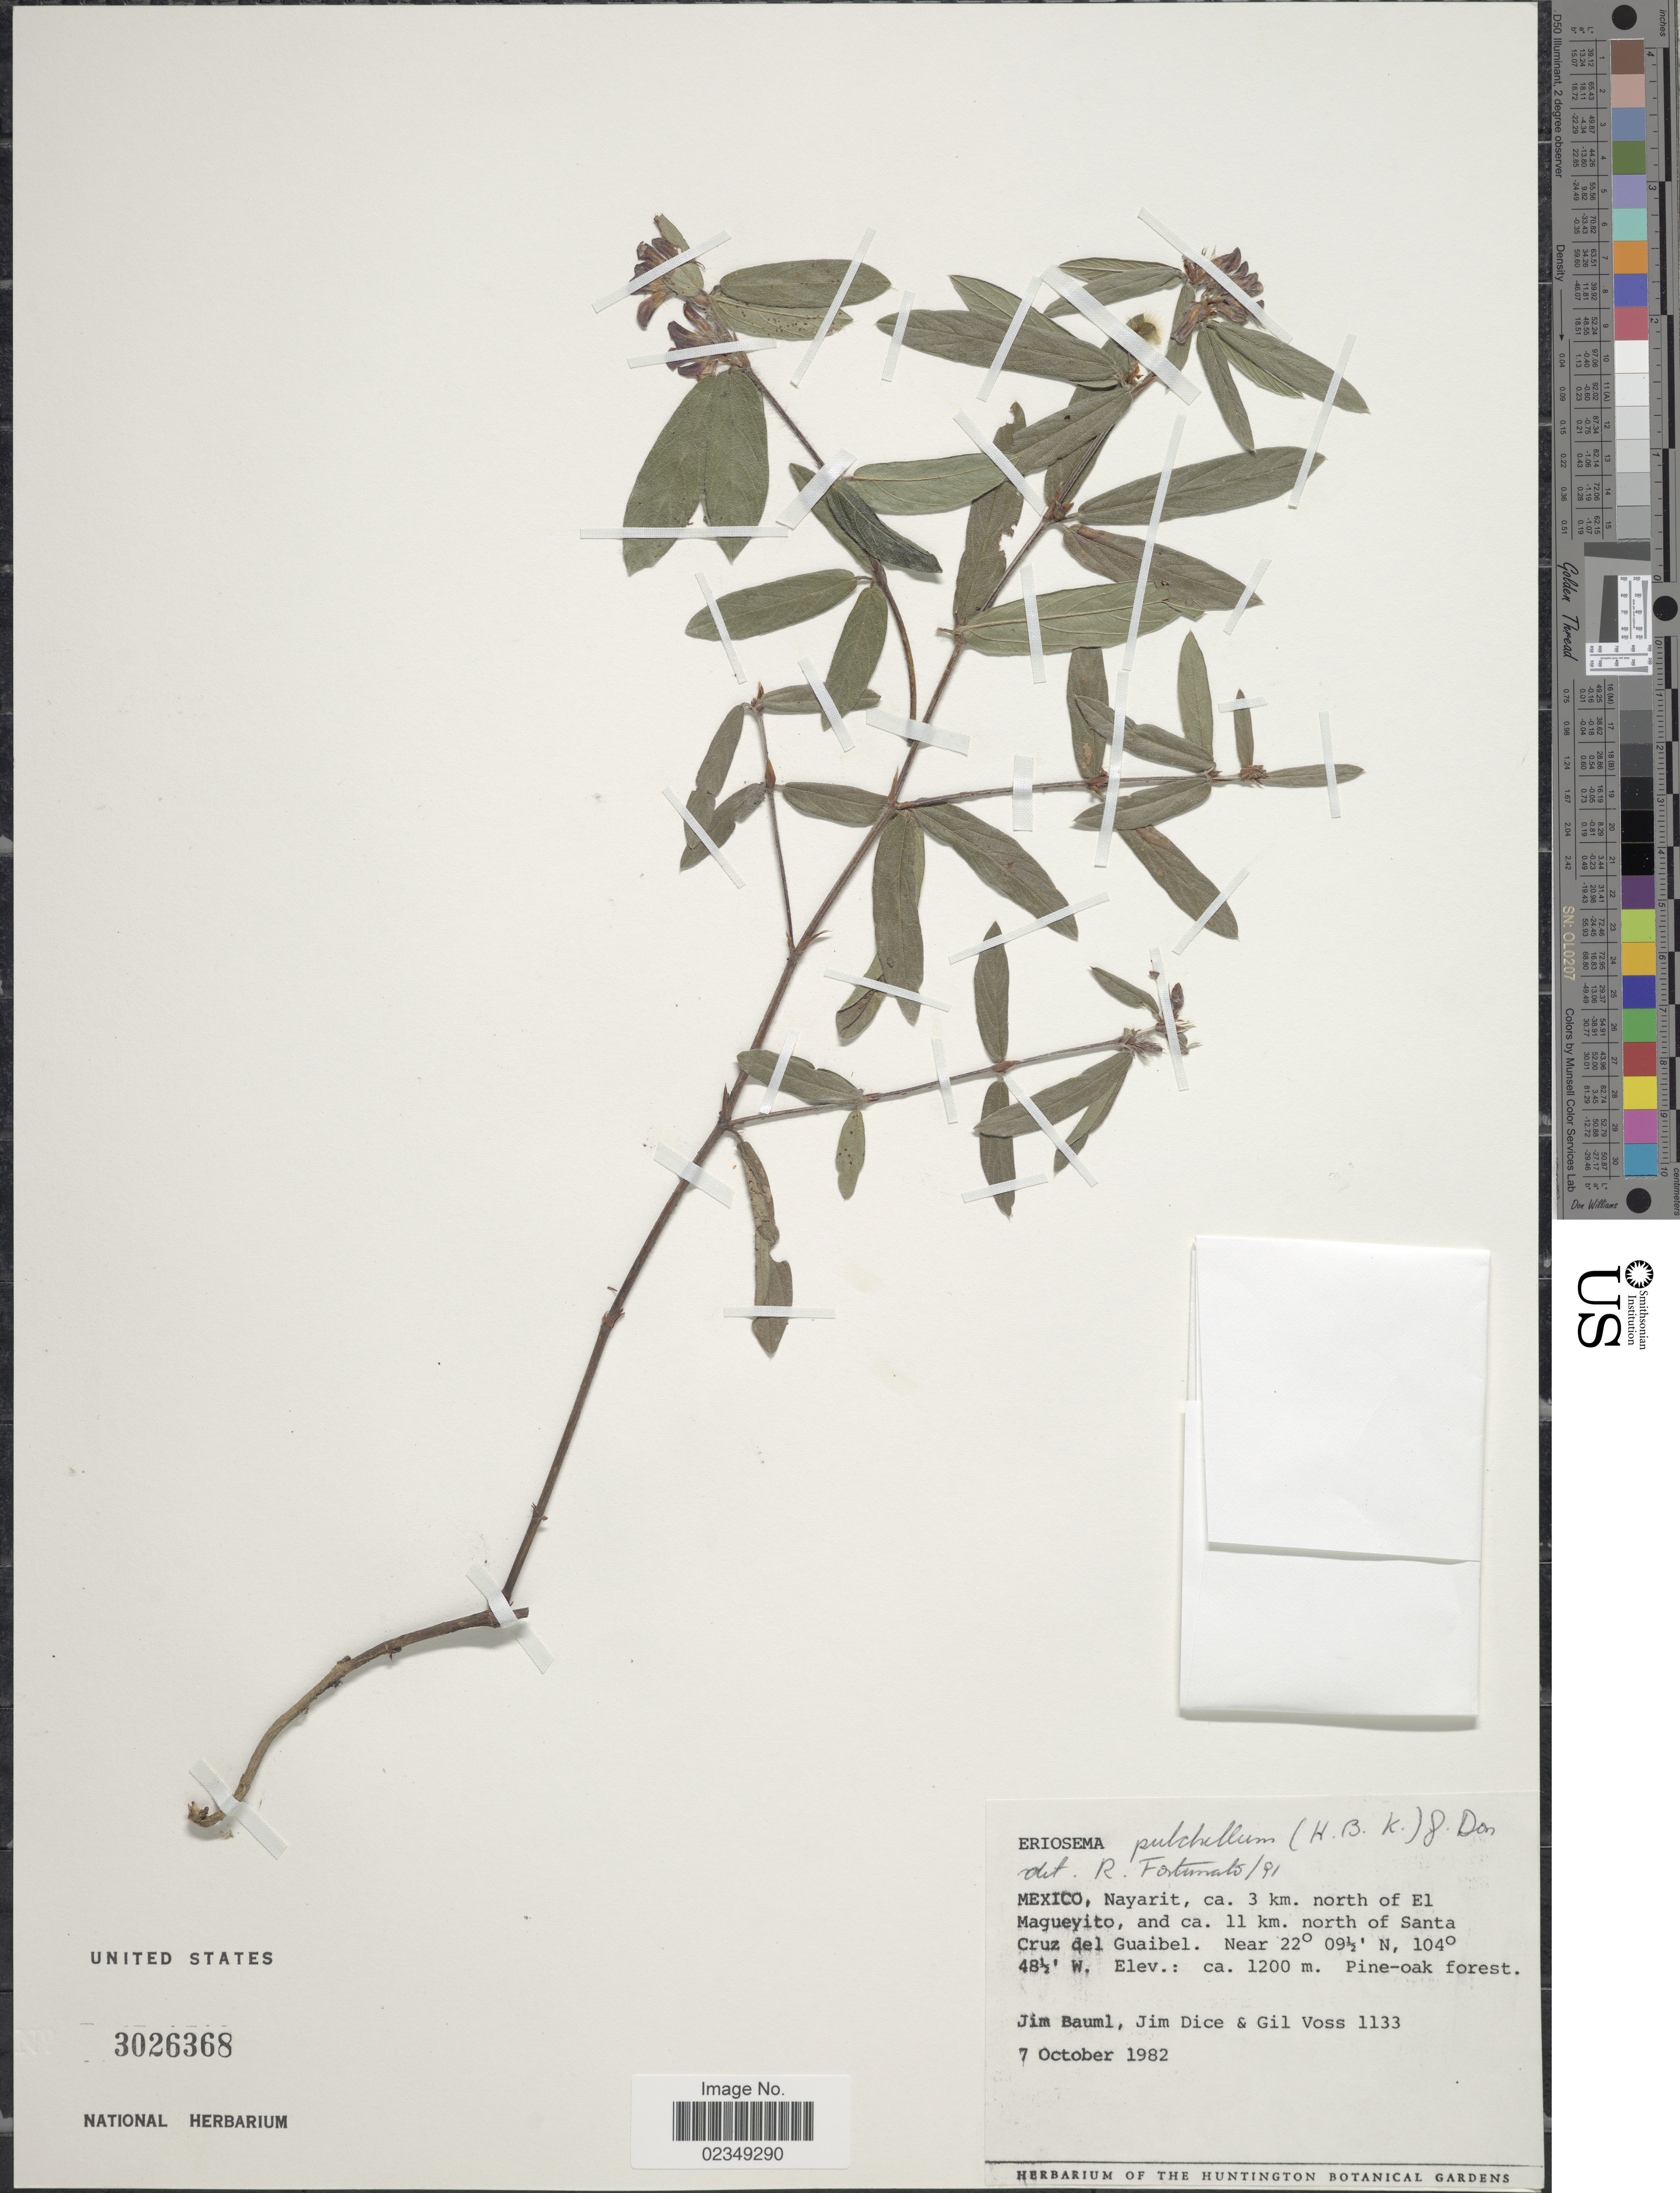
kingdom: Plantae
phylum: Tracheophyta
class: Magnoliopsida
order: Fabales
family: Fabaceae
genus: Eriosema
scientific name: Eriosema pulchellum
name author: (Kunth) G. Don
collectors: J. Bauml, J. Dice & G. Voss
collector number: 1133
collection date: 1982-10-07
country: Mexico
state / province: Nayarit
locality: Ca. 3 km. north of El Magueyito, and ca. 11 km. north of Santa Cruz del Guaibel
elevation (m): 1200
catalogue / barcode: US 3026368